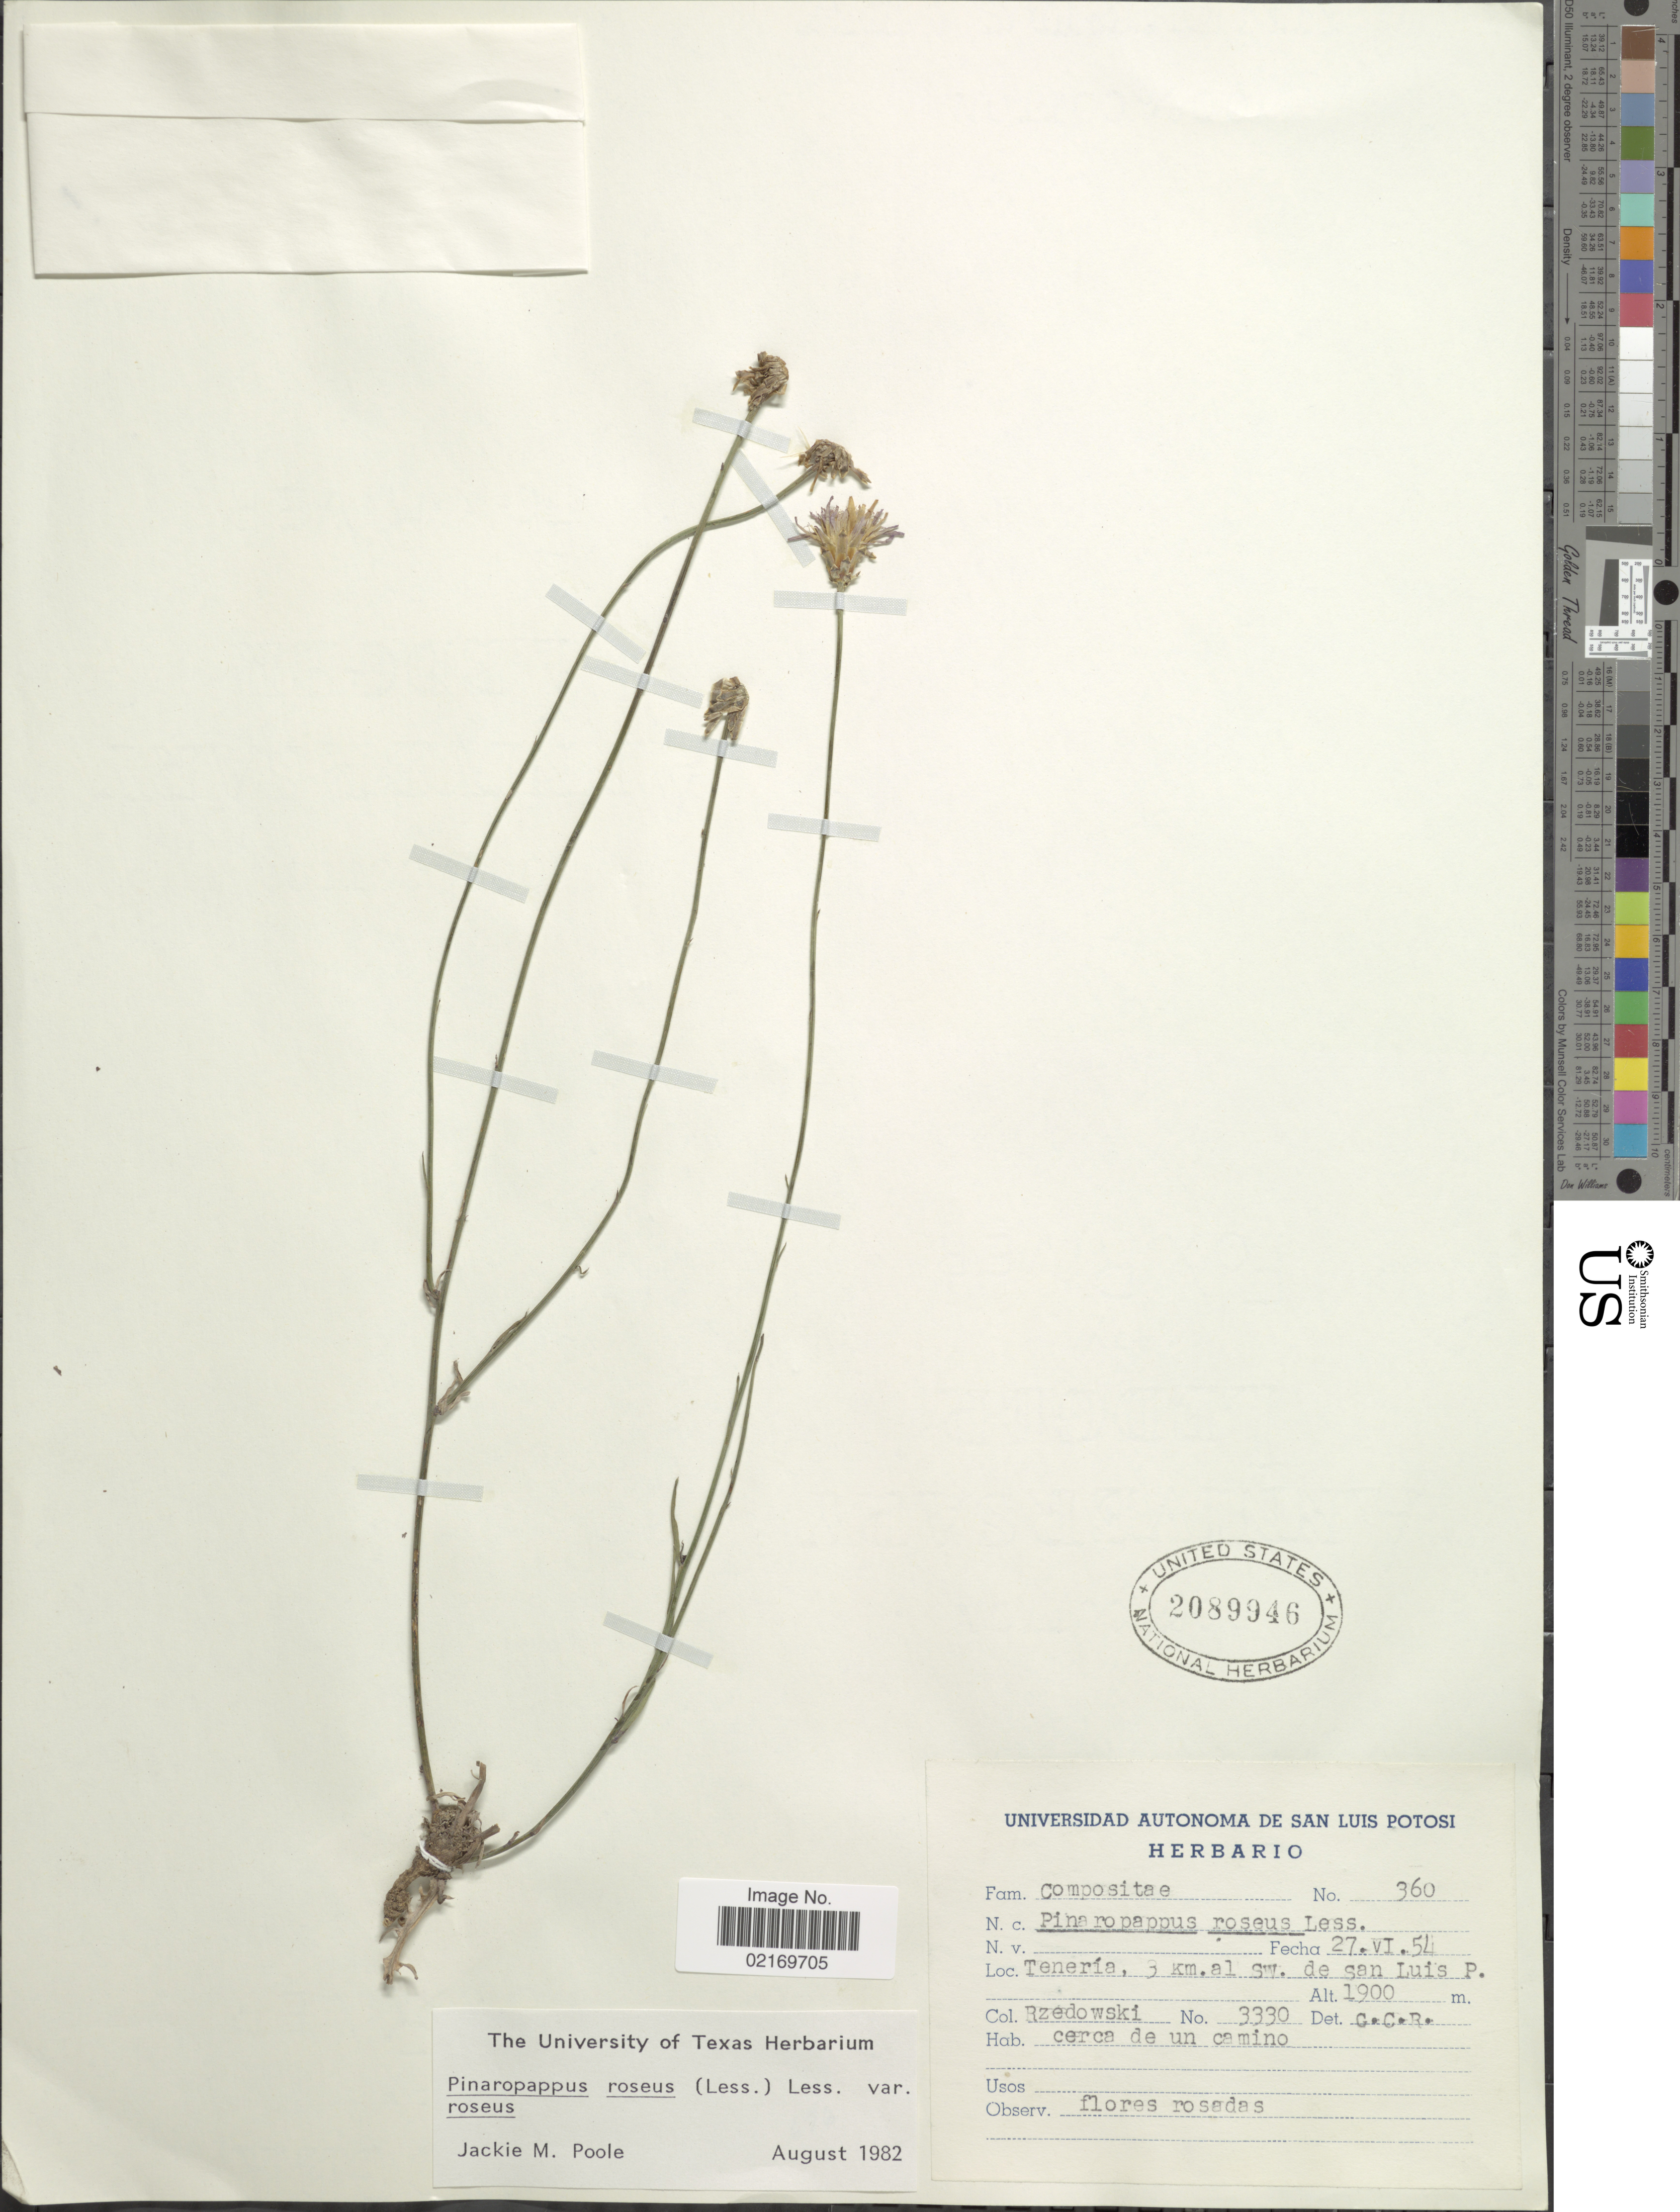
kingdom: Plantae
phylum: Tracheophyta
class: Magnoliopsida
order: Asterales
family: Asteraceae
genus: Pinaropappus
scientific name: Pinaropappus roseus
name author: Less.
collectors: Rzedowski, --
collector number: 3330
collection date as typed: Transcribed d/m/y: 27/6/54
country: Mexico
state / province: San Luis Potosí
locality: Teneria, 3 km al SW de San Luis P.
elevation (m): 1900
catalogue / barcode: US 2089946